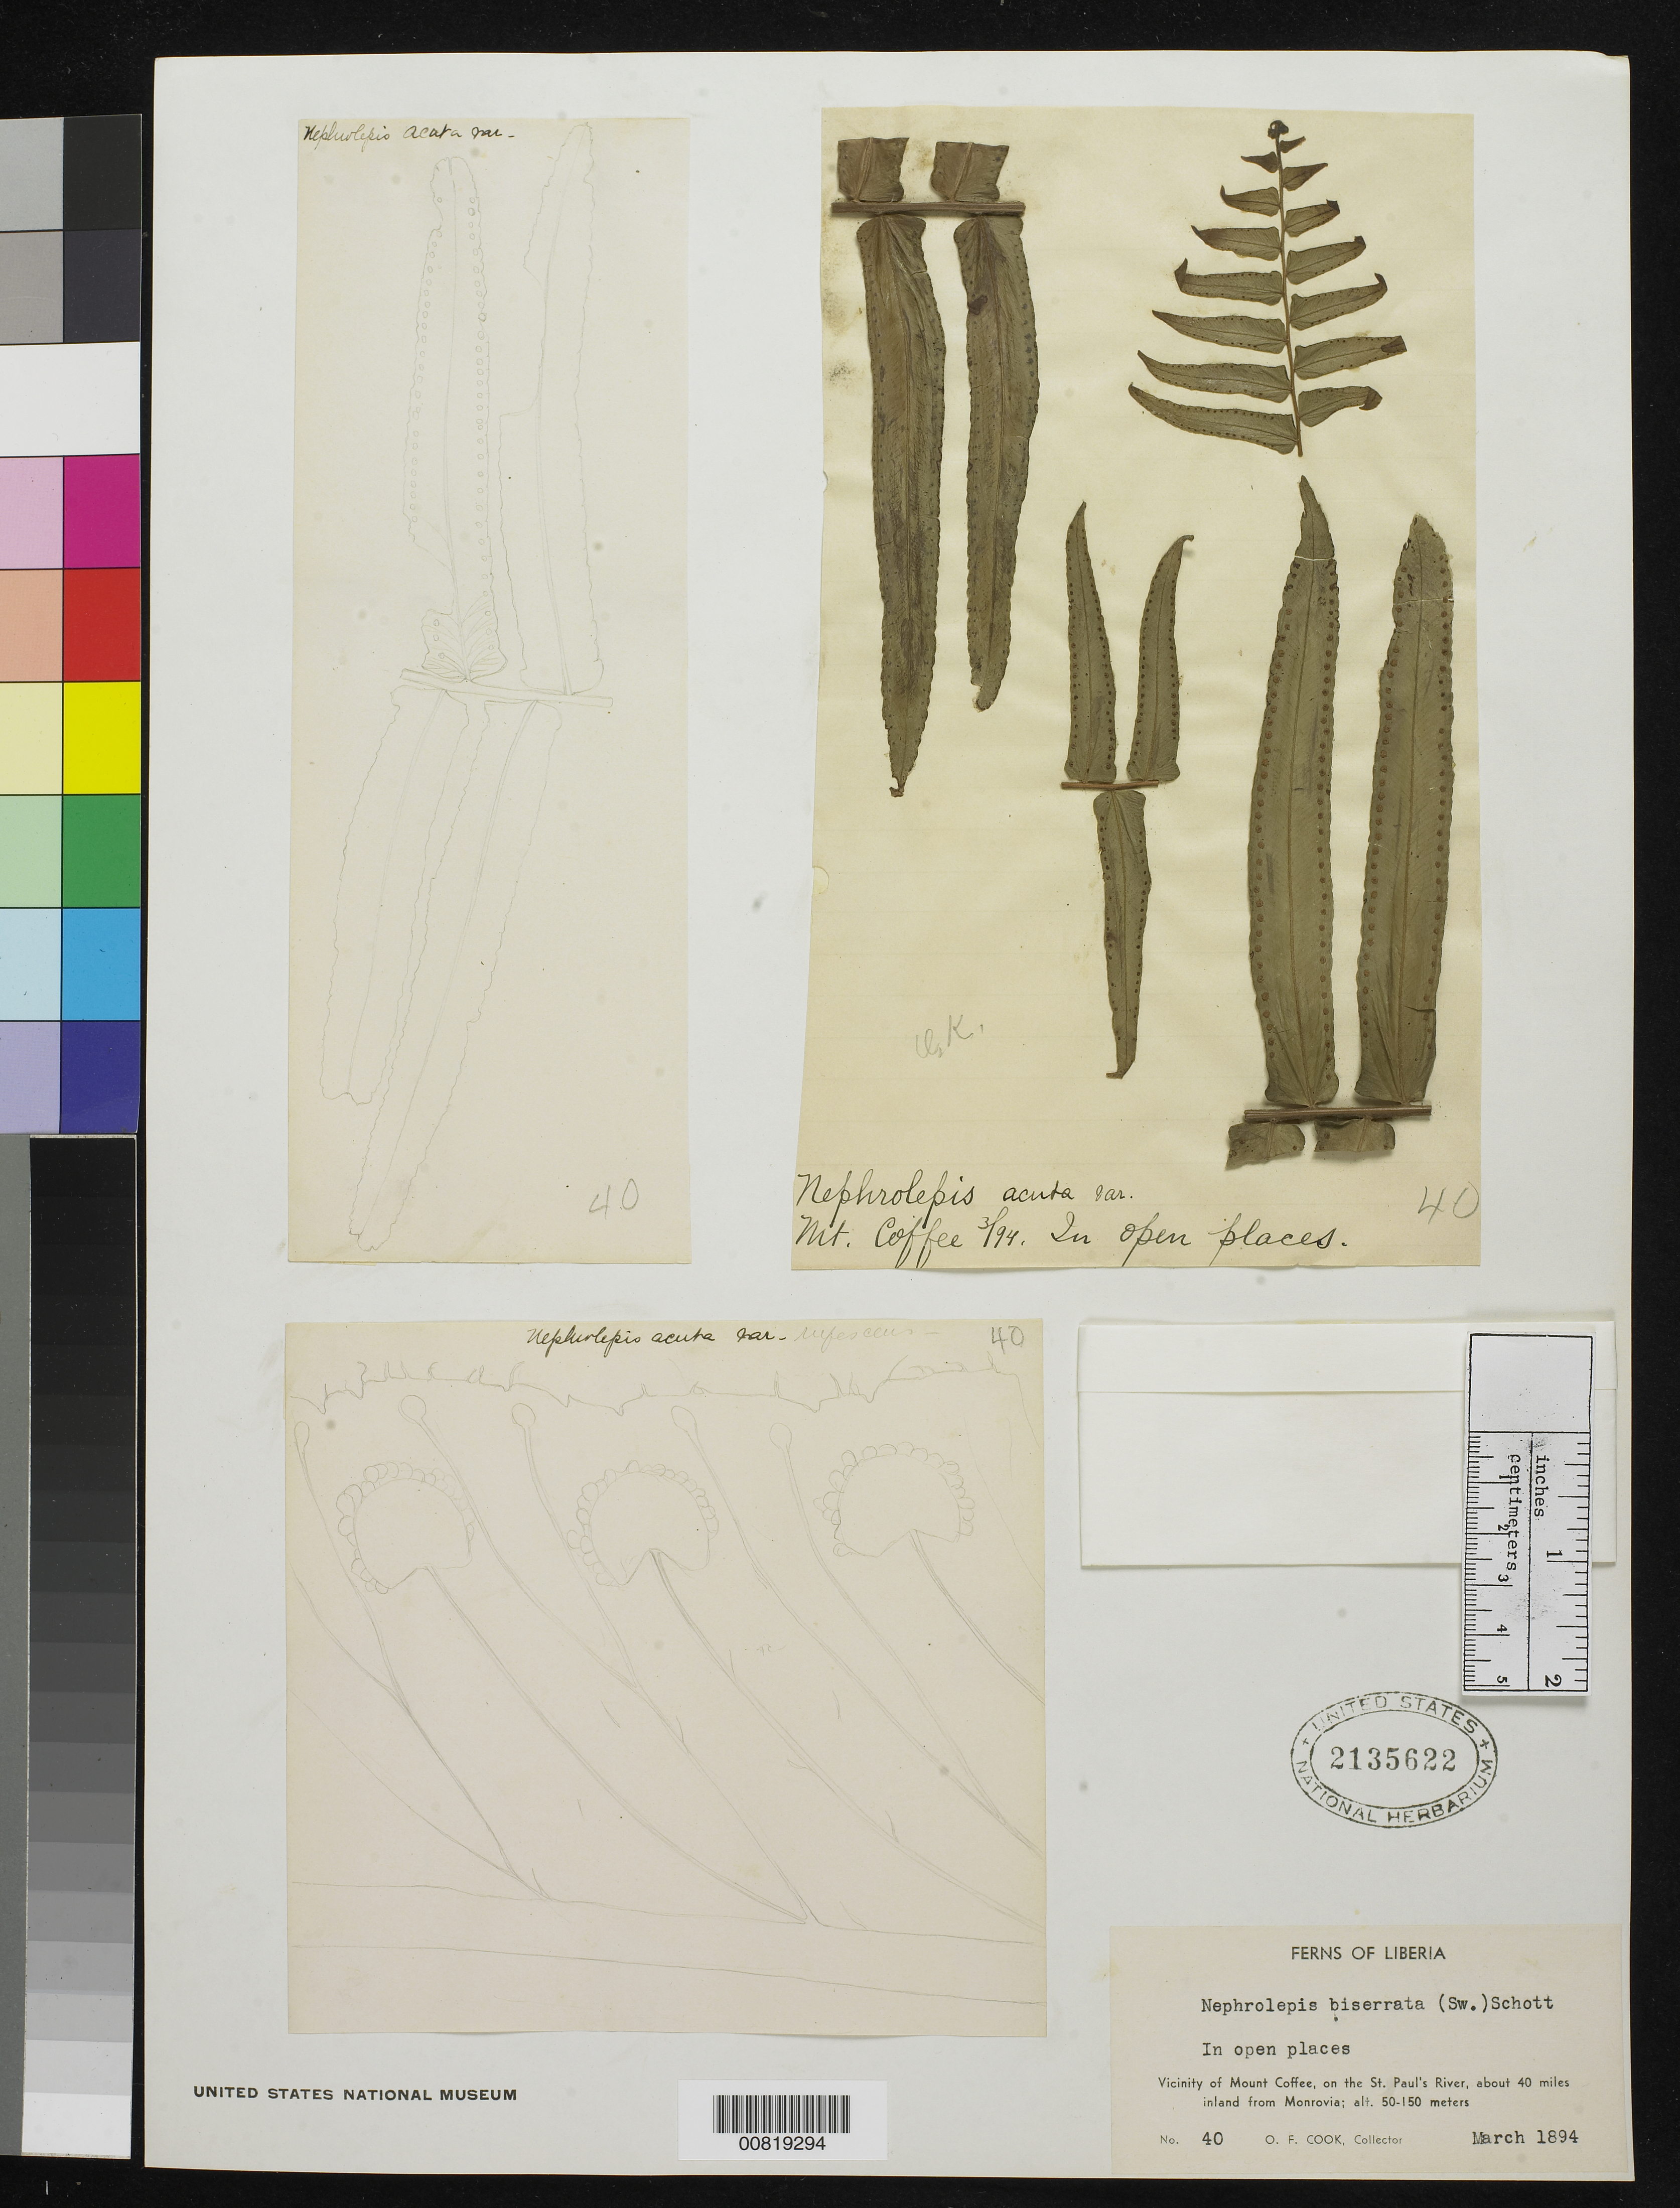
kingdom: Plantae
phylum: Tracheophyta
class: Polypodiopsida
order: Polypodiales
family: Nephrolepidaceae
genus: Nephrolepis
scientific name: Nephrolepis biserrata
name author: (Sw.) Schott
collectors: O. F. Cook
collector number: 40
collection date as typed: Mar 1894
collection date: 1894-03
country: Liberia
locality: Vicinity of Mt. Coffee, on the St. Paul's River, about 40 miles inland from Monrovia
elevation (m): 50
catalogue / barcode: US 2135622